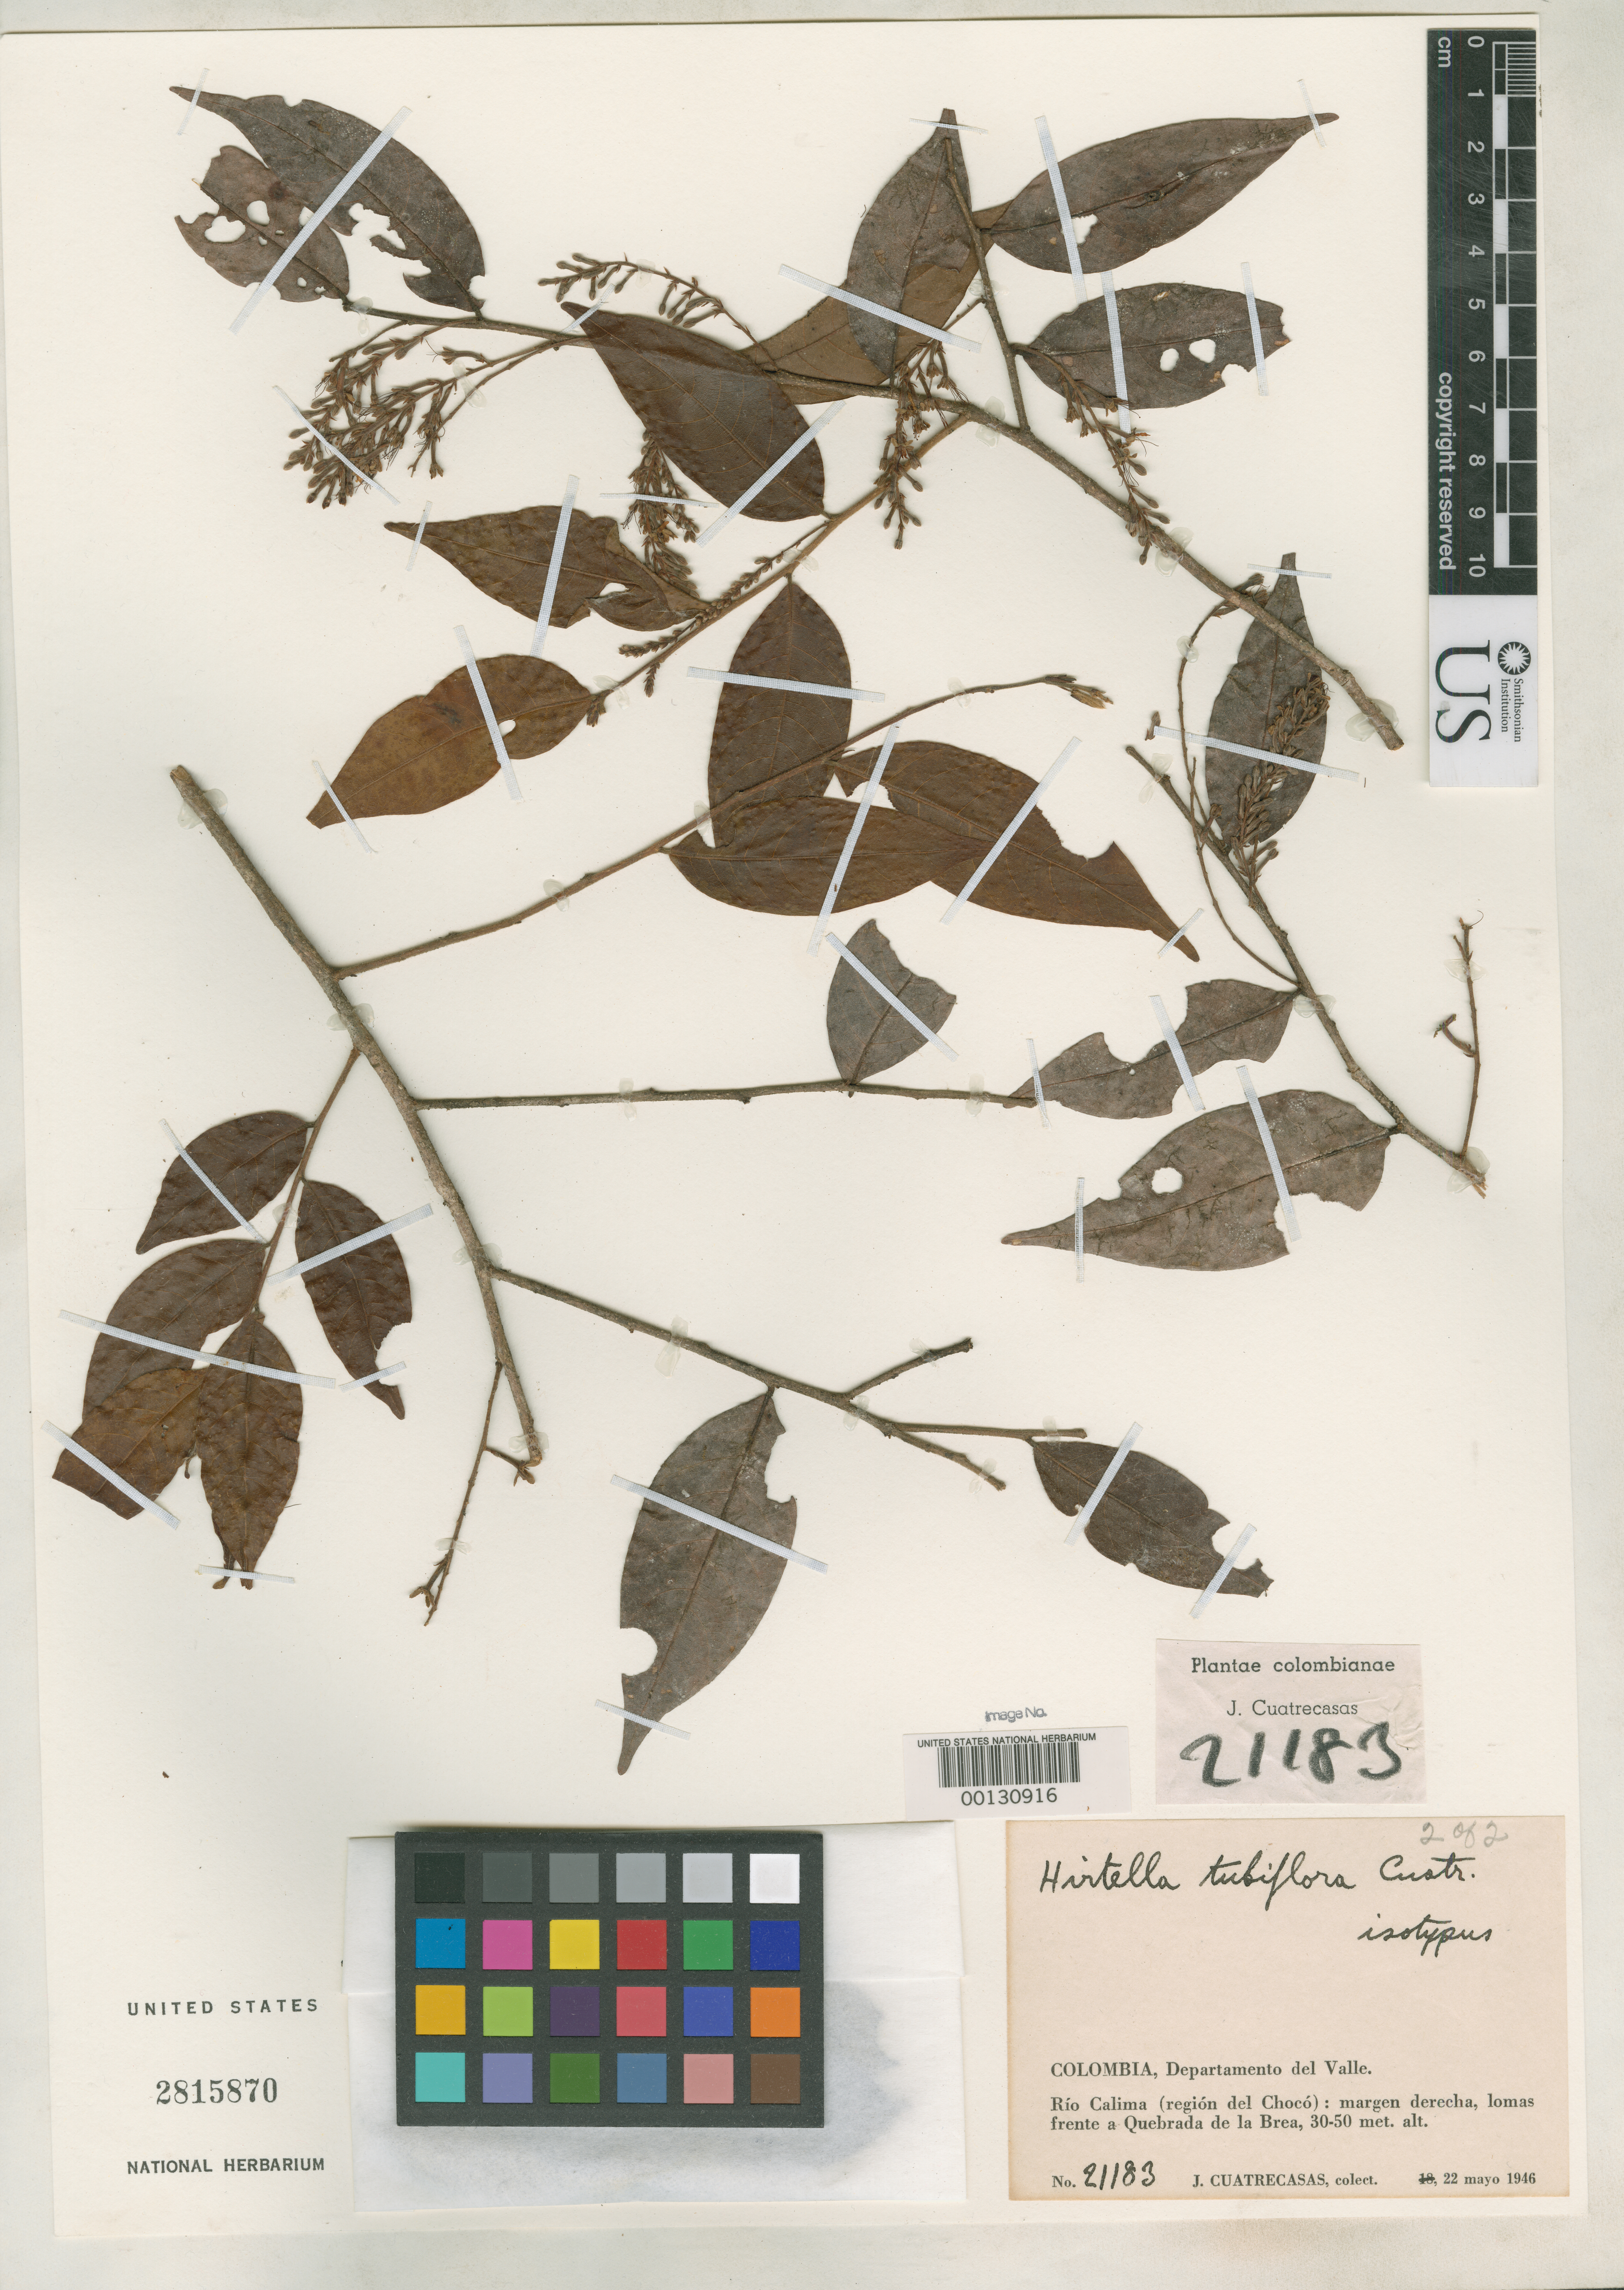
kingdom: Plantae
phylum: Tracheophyta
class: Magnoliopsida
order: Malpighiales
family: Chrysobalanaceae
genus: Hirtella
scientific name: Hirtella tubiflora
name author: Cuatrec.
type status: Isotype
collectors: J. Cuatrecasas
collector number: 21183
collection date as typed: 22 May 1946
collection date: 1946-05-22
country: Colombia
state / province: Valle del Cauca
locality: Rio Calima, Quebrada de La Brea.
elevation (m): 30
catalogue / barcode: US 2815870